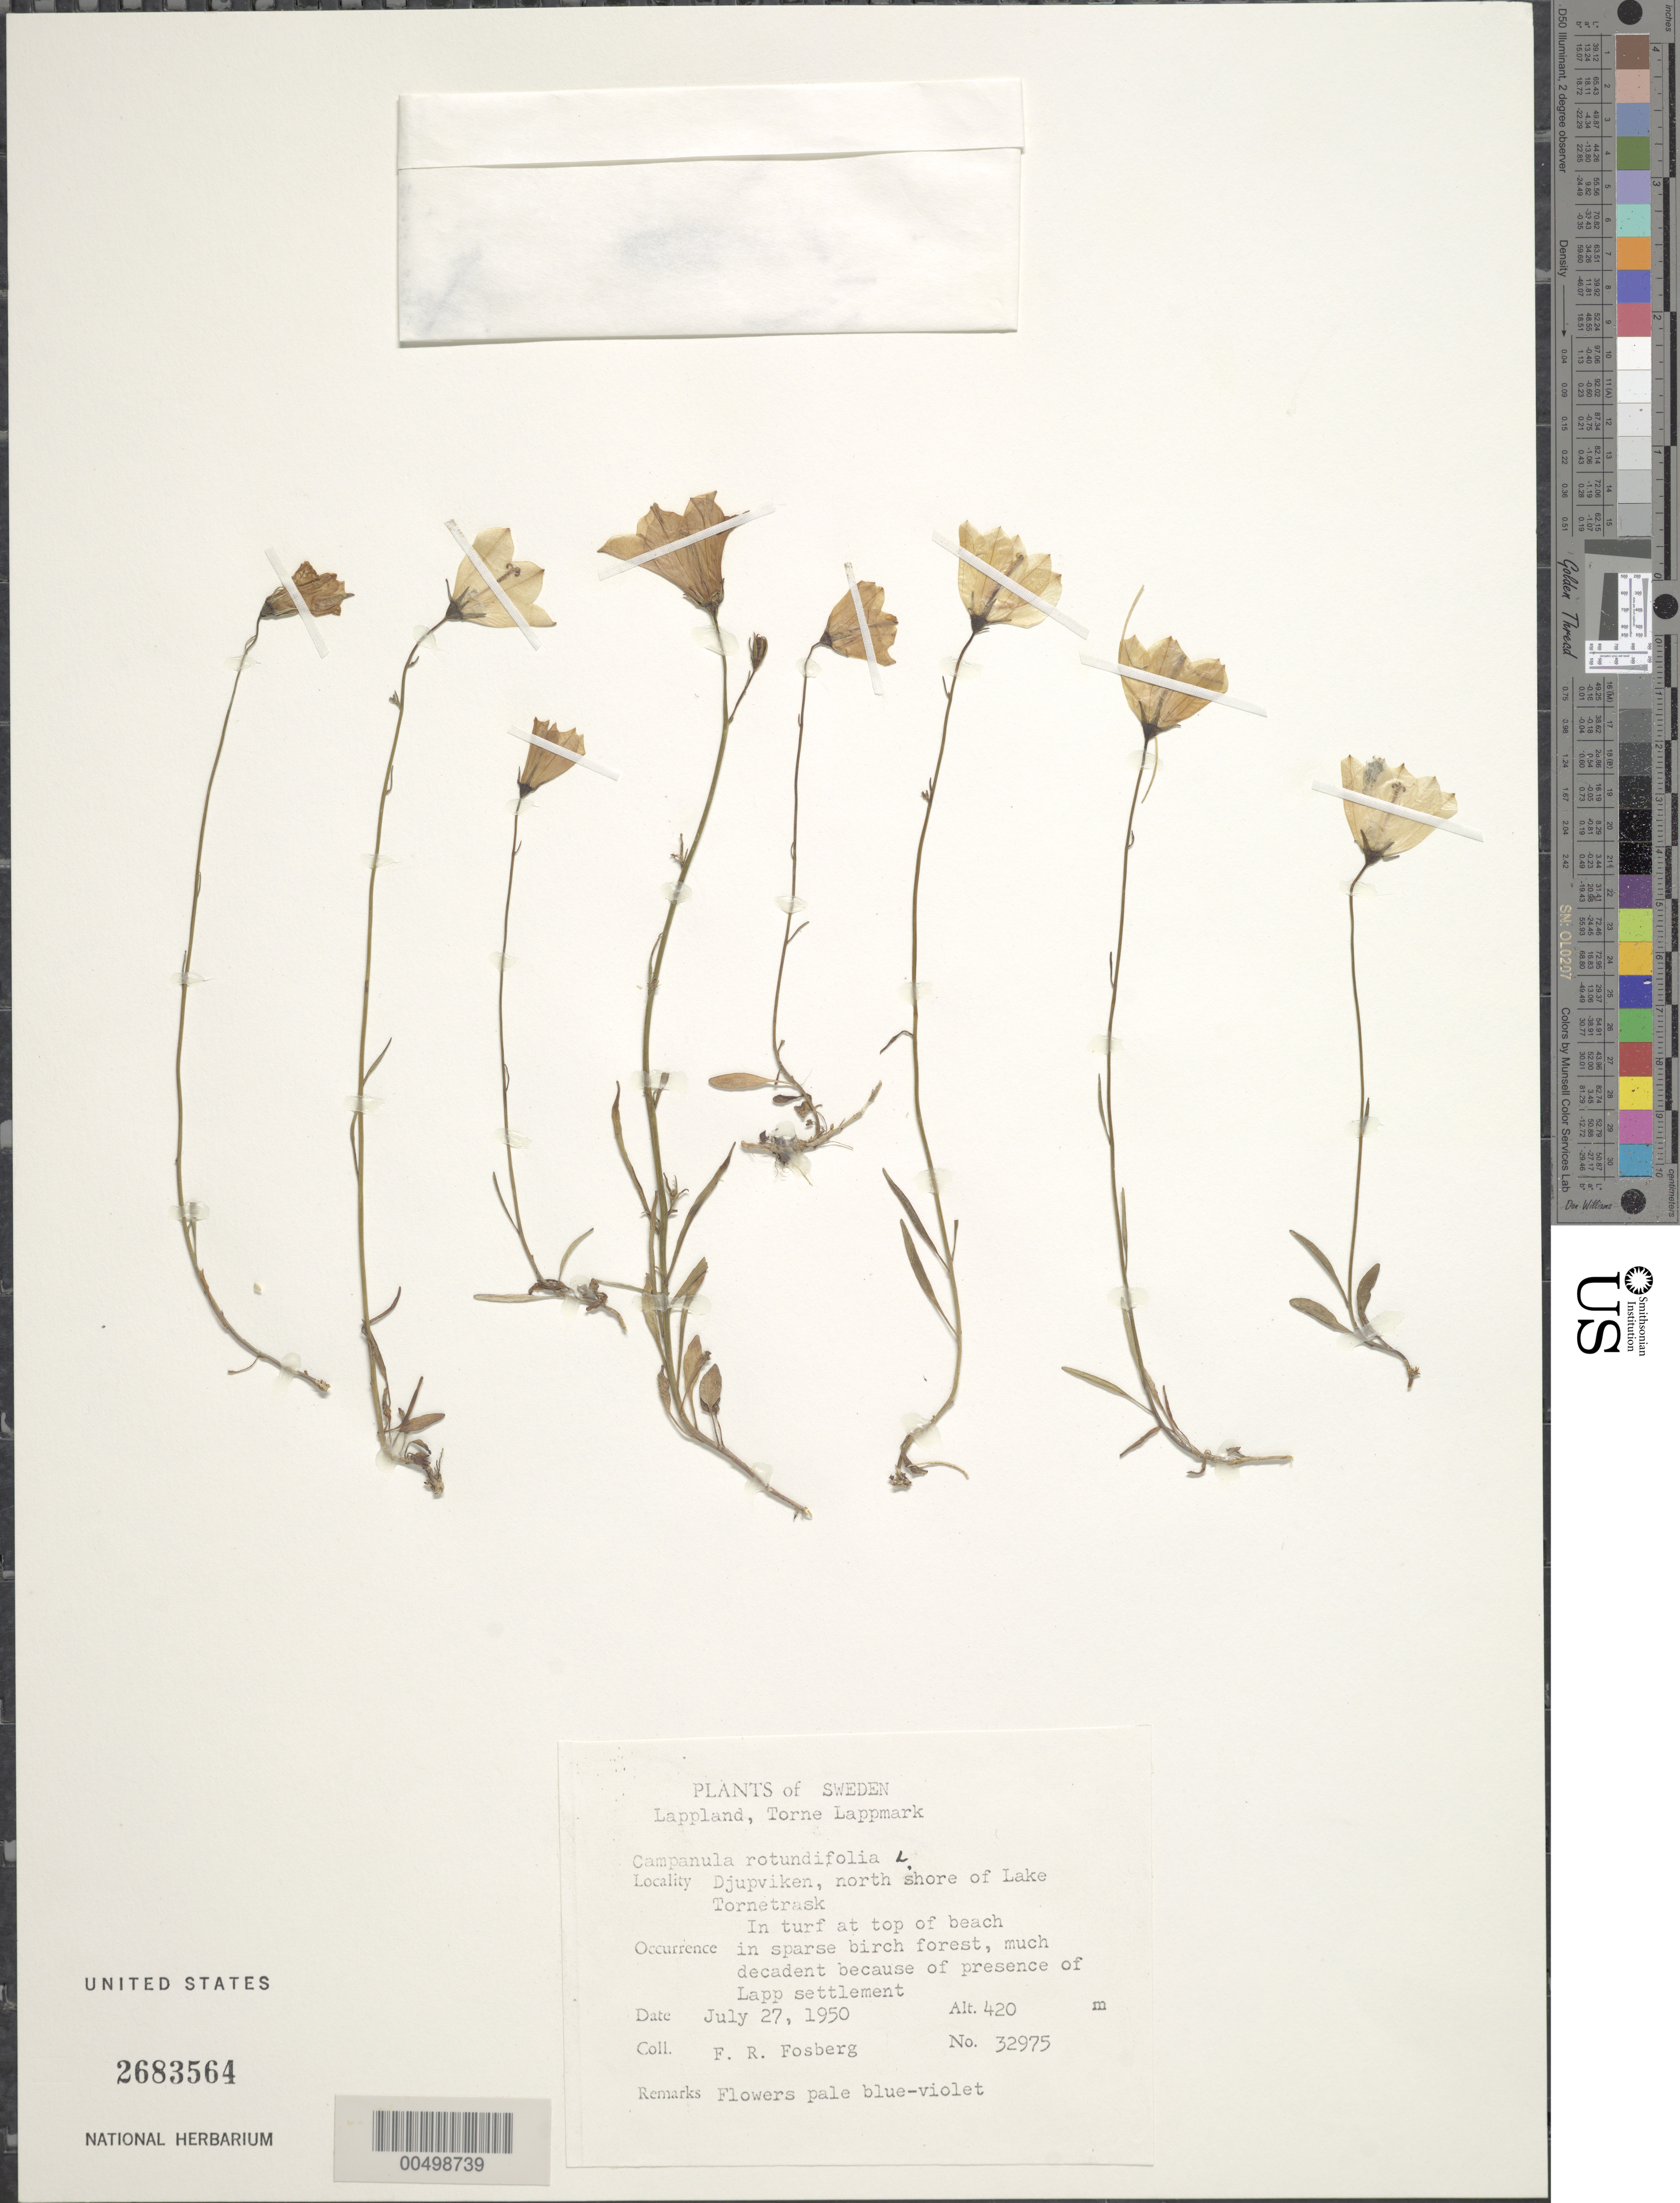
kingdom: Plantae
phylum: Tracheophyta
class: Magnoliopsida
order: Asterales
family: Campanulaceae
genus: Campanula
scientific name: Campanula rotundifolia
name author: L.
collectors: F. R. Fosberg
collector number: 32975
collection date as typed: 27 Jul 1950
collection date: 1950-07-27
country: Sweden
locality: Djupviken, north shore of Lake Tornetrask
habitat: in turf at top of beach in sparse birch forest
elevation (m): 420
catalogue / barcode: US 2683564